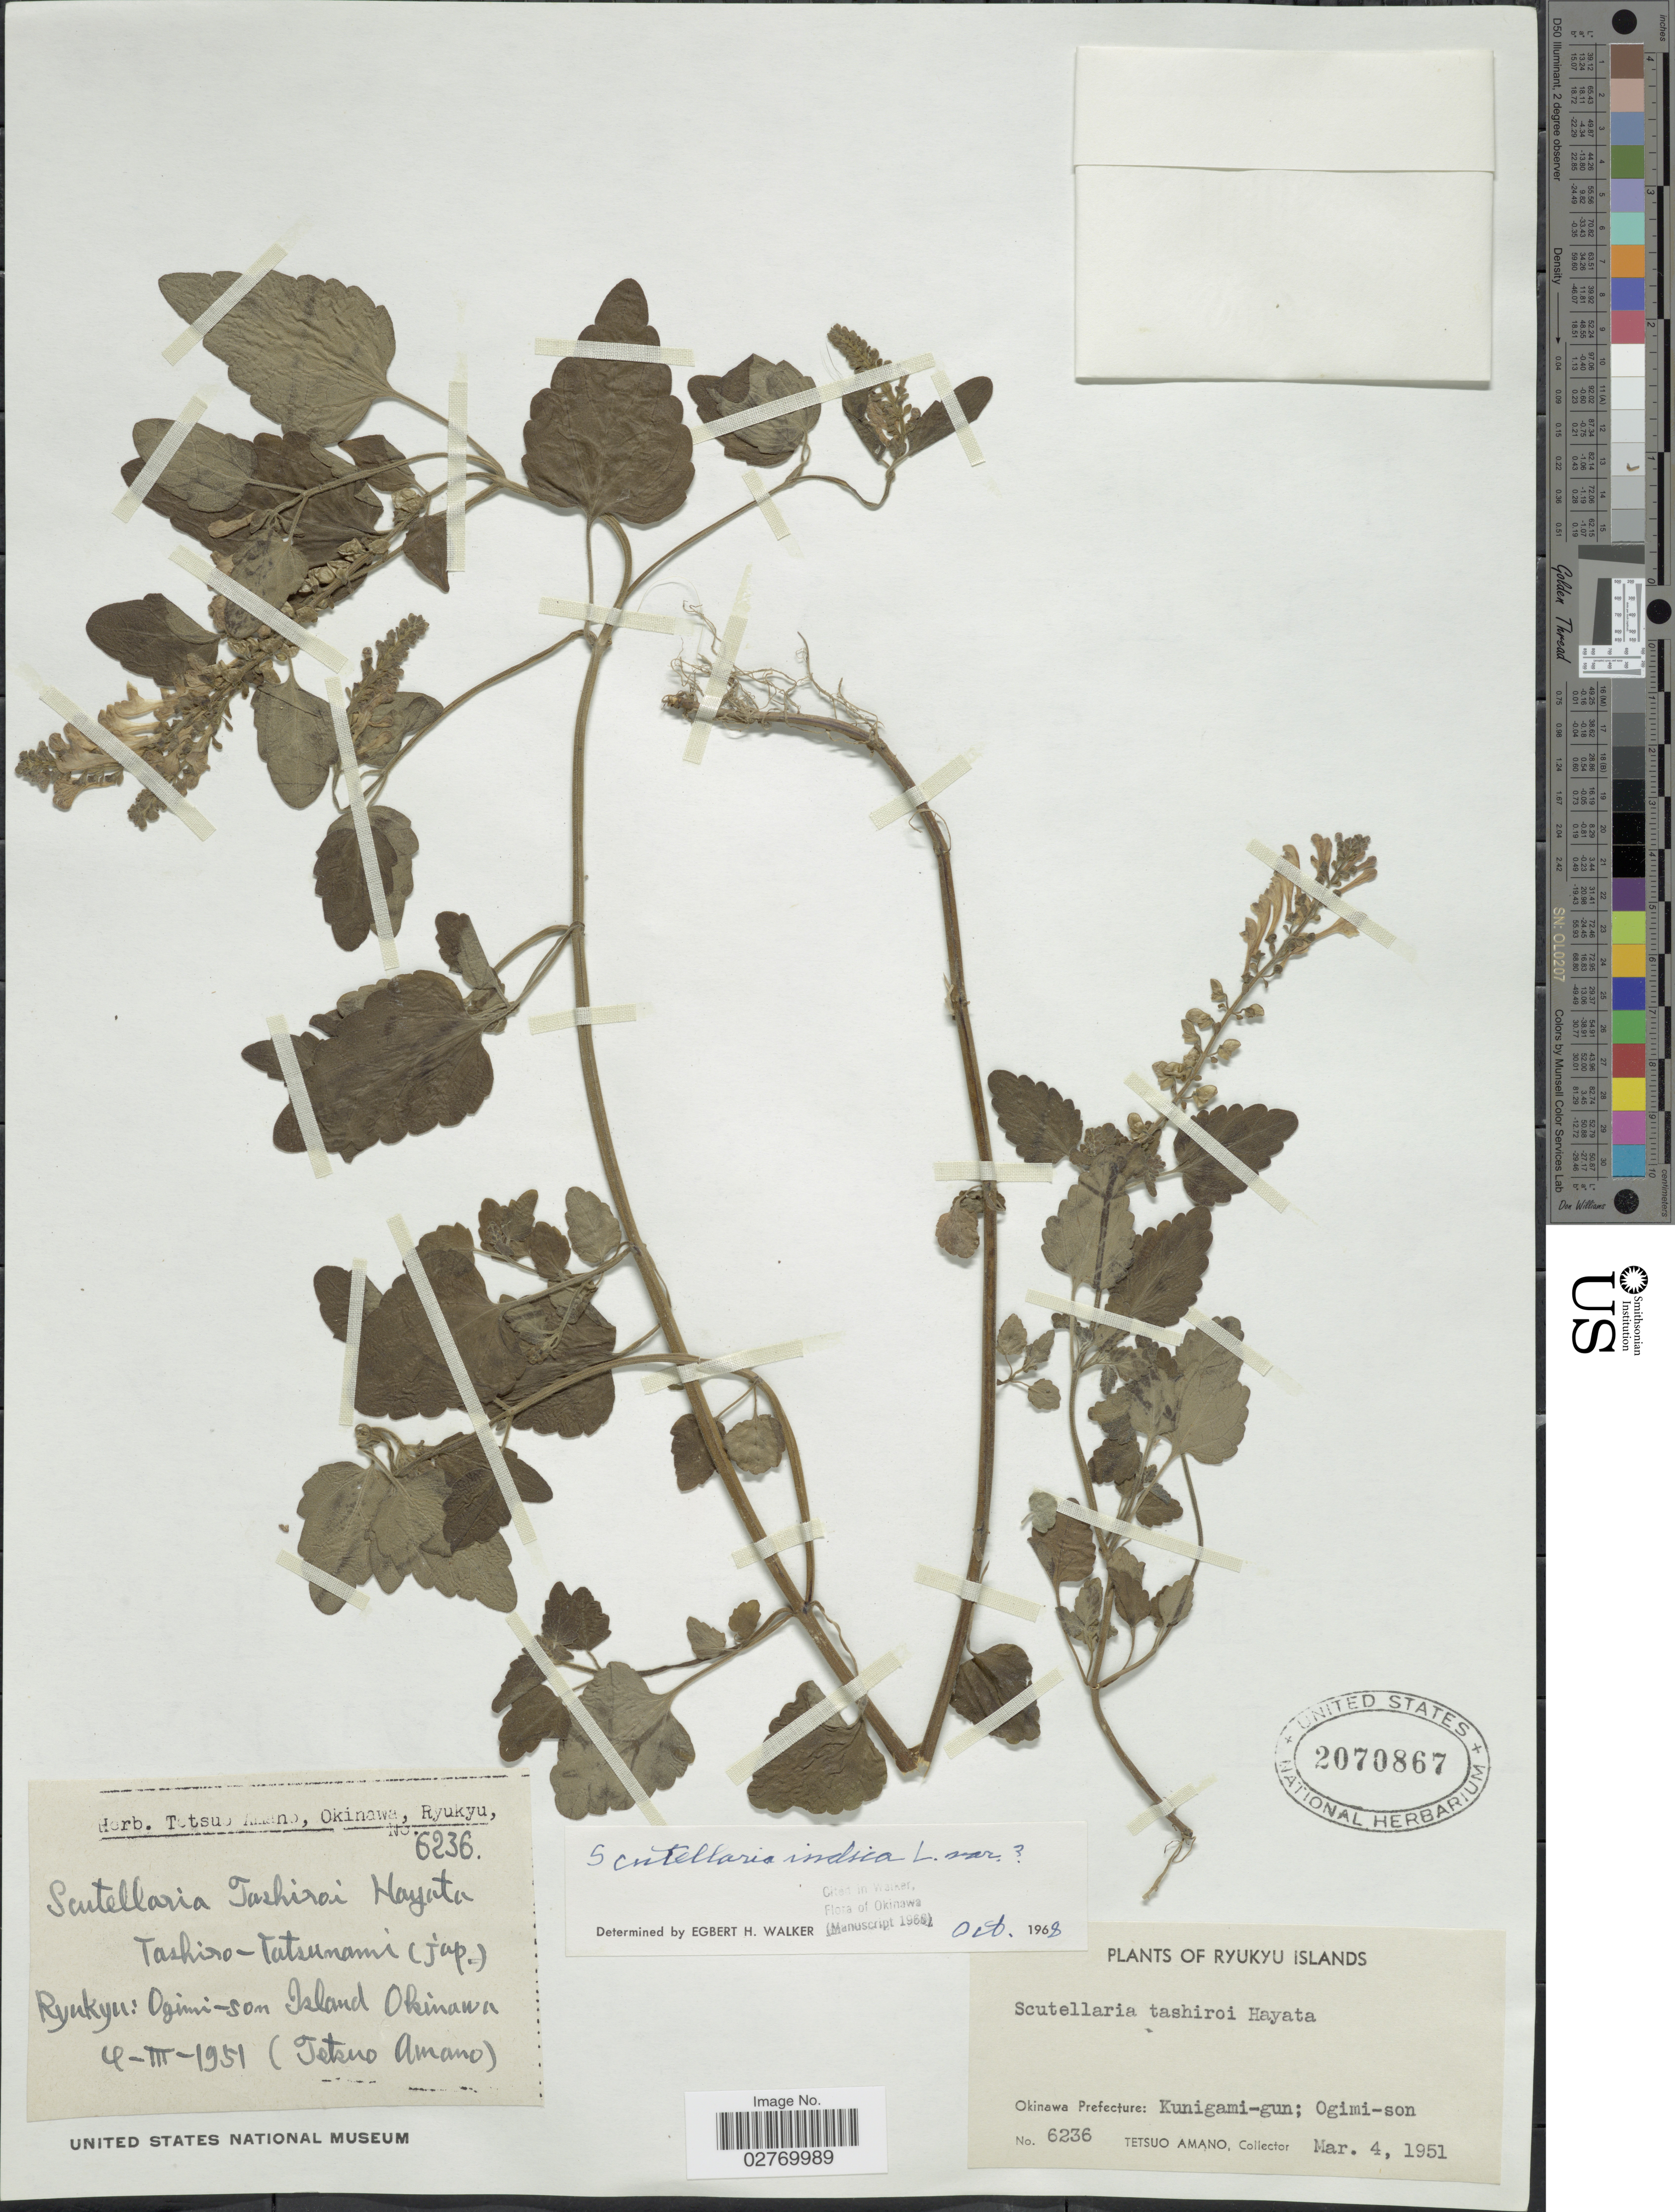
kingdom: Plantae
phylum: Tracheophyta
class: Magnoliopsida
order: Lamiales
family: Lamiaceae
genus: Scutellaria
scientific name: Scutellaria indica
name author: L.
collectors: T. Amano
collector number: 6236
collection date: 1951-03-04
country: Japan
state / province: Okinawa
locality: Ryukyu Islands. Okinawa Prefecture: Kunigami-gun; Ogimi-son.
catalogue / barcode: US 2070867